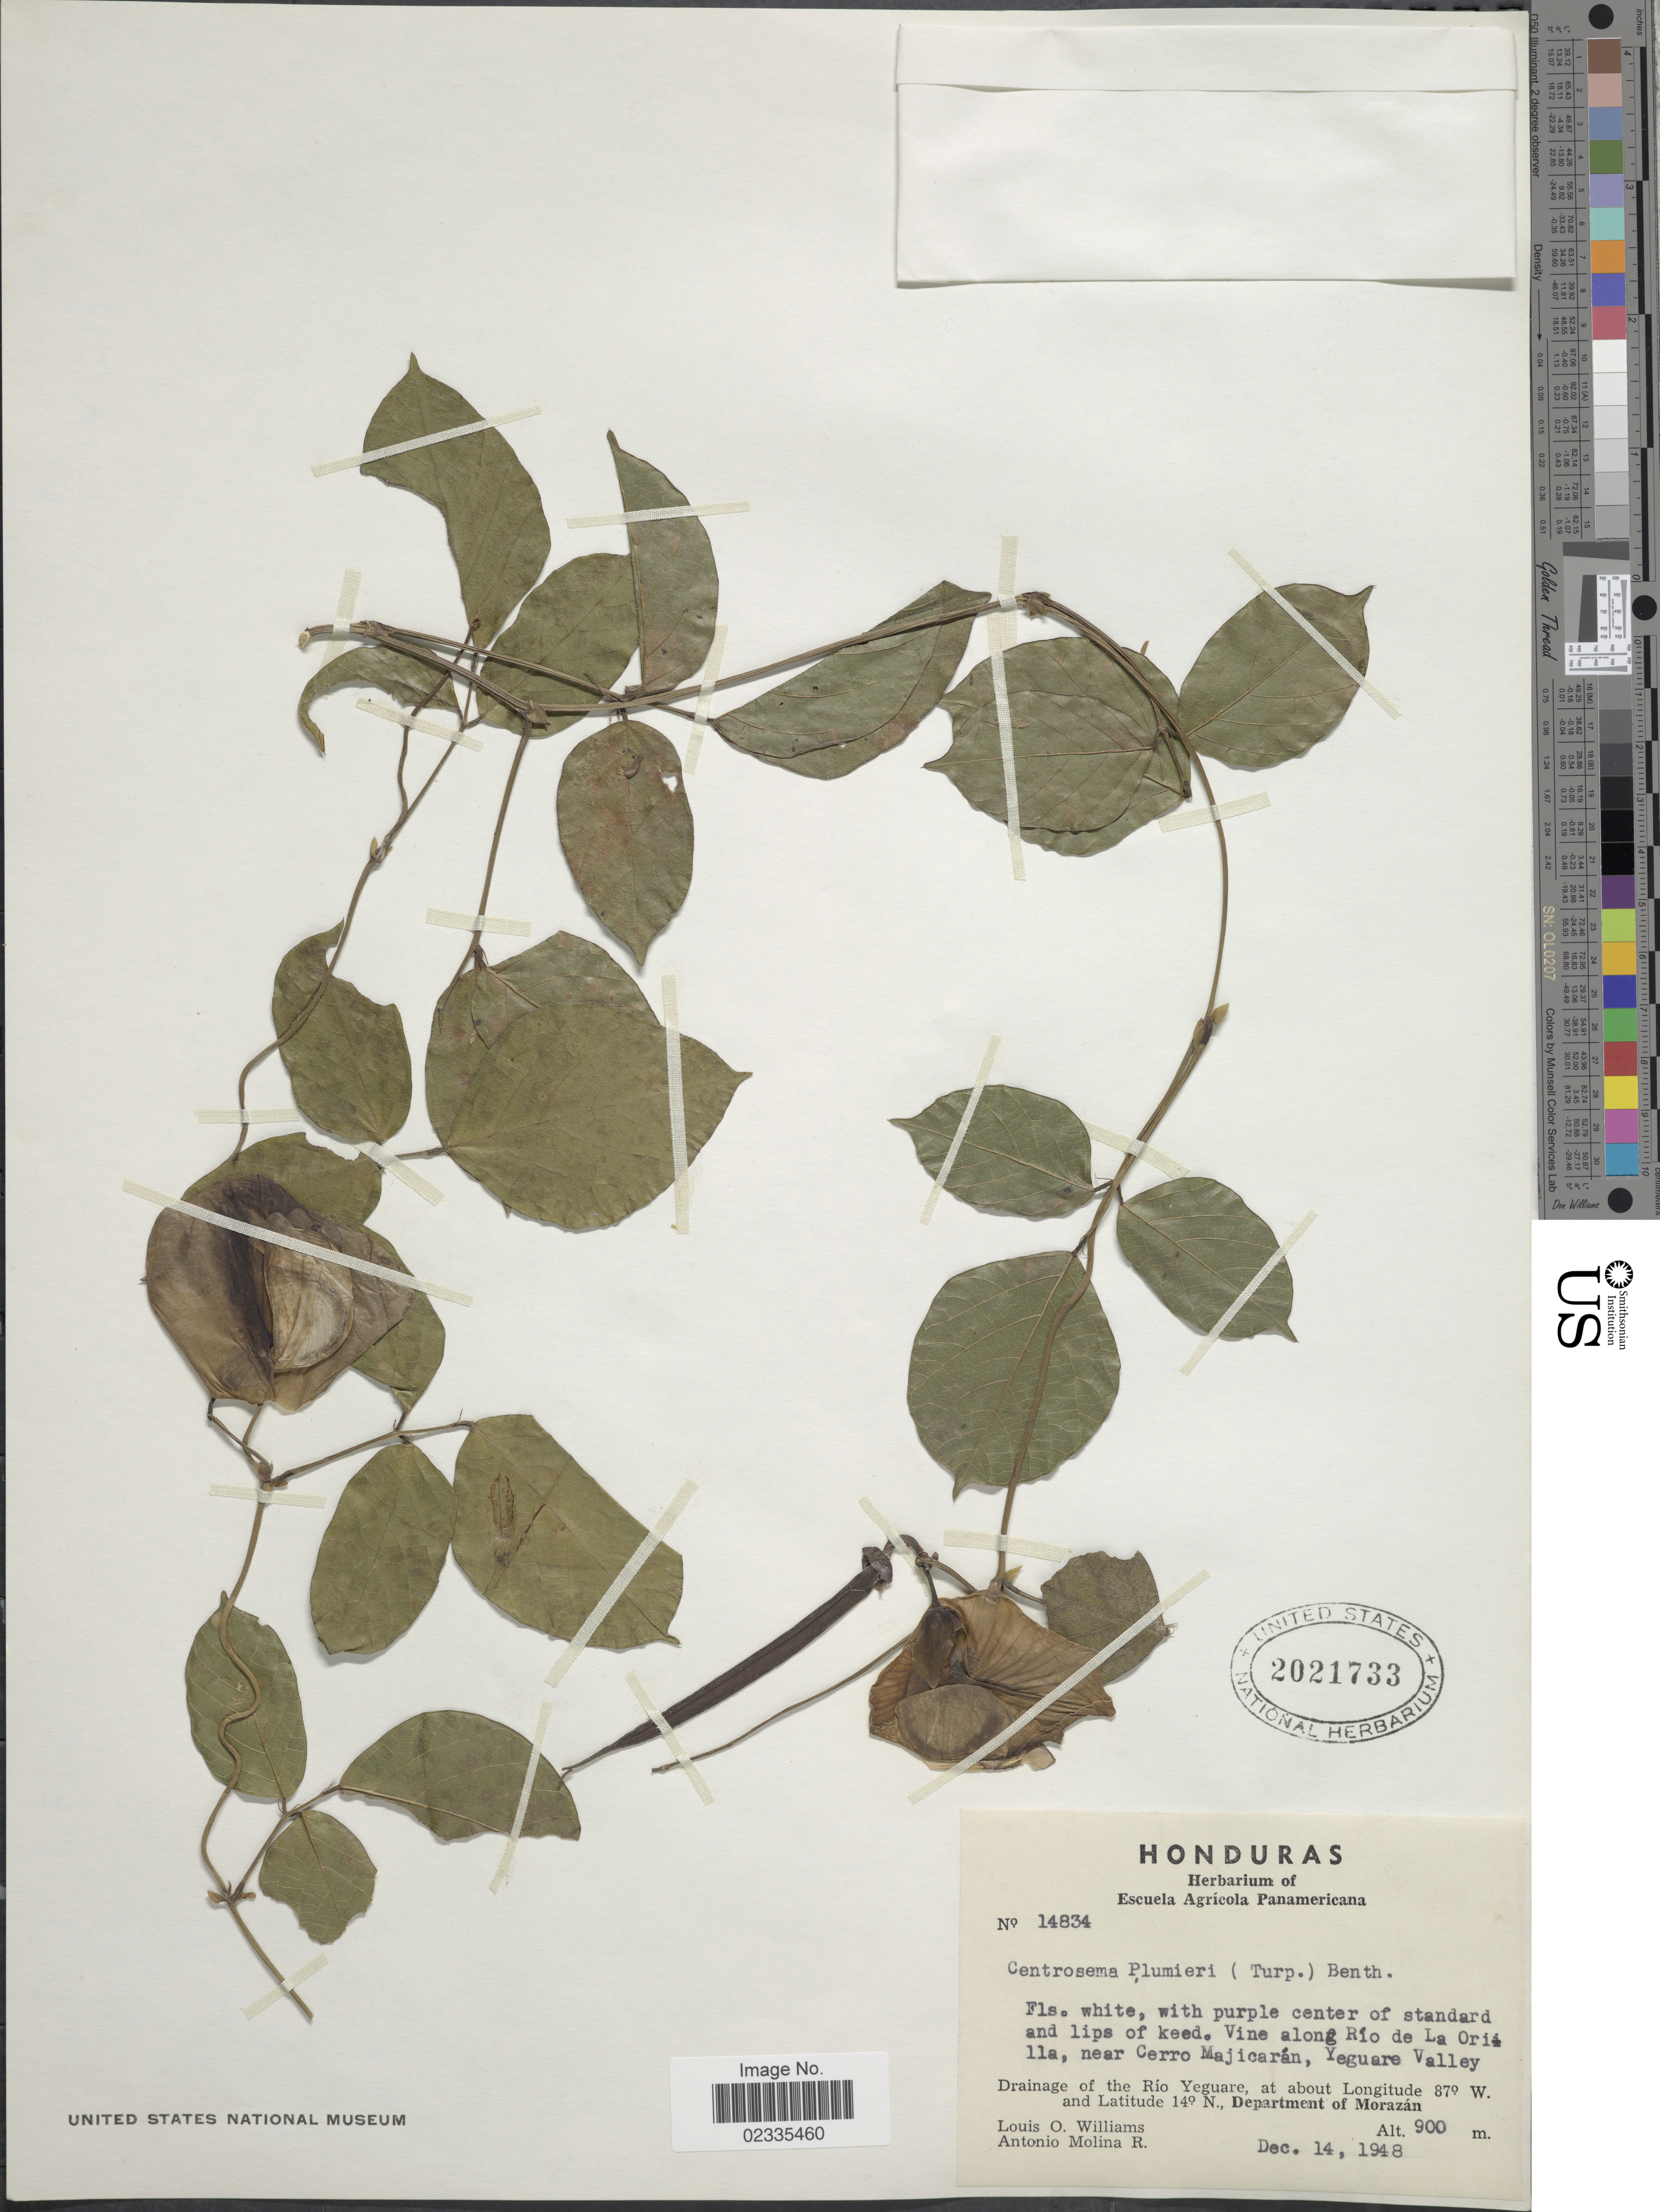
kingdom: Plantae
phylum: Tracheophyta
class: Magnoliopsida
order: Fabales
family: Fabaceae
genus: Centrosema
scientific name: Centrosema plumieri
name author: (Turpin ex Pers.) Benth.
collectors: L. O. Williams & A. Molina R.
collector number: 14834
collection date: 1948-12-14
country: Honduras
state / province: Fco. Morazán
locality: Vine along Rio de La Orilla, near Cerro Majicaran, Yeguare Valley, Drainage of the Rio Yeguare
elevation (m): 900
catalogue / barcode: US 2021733